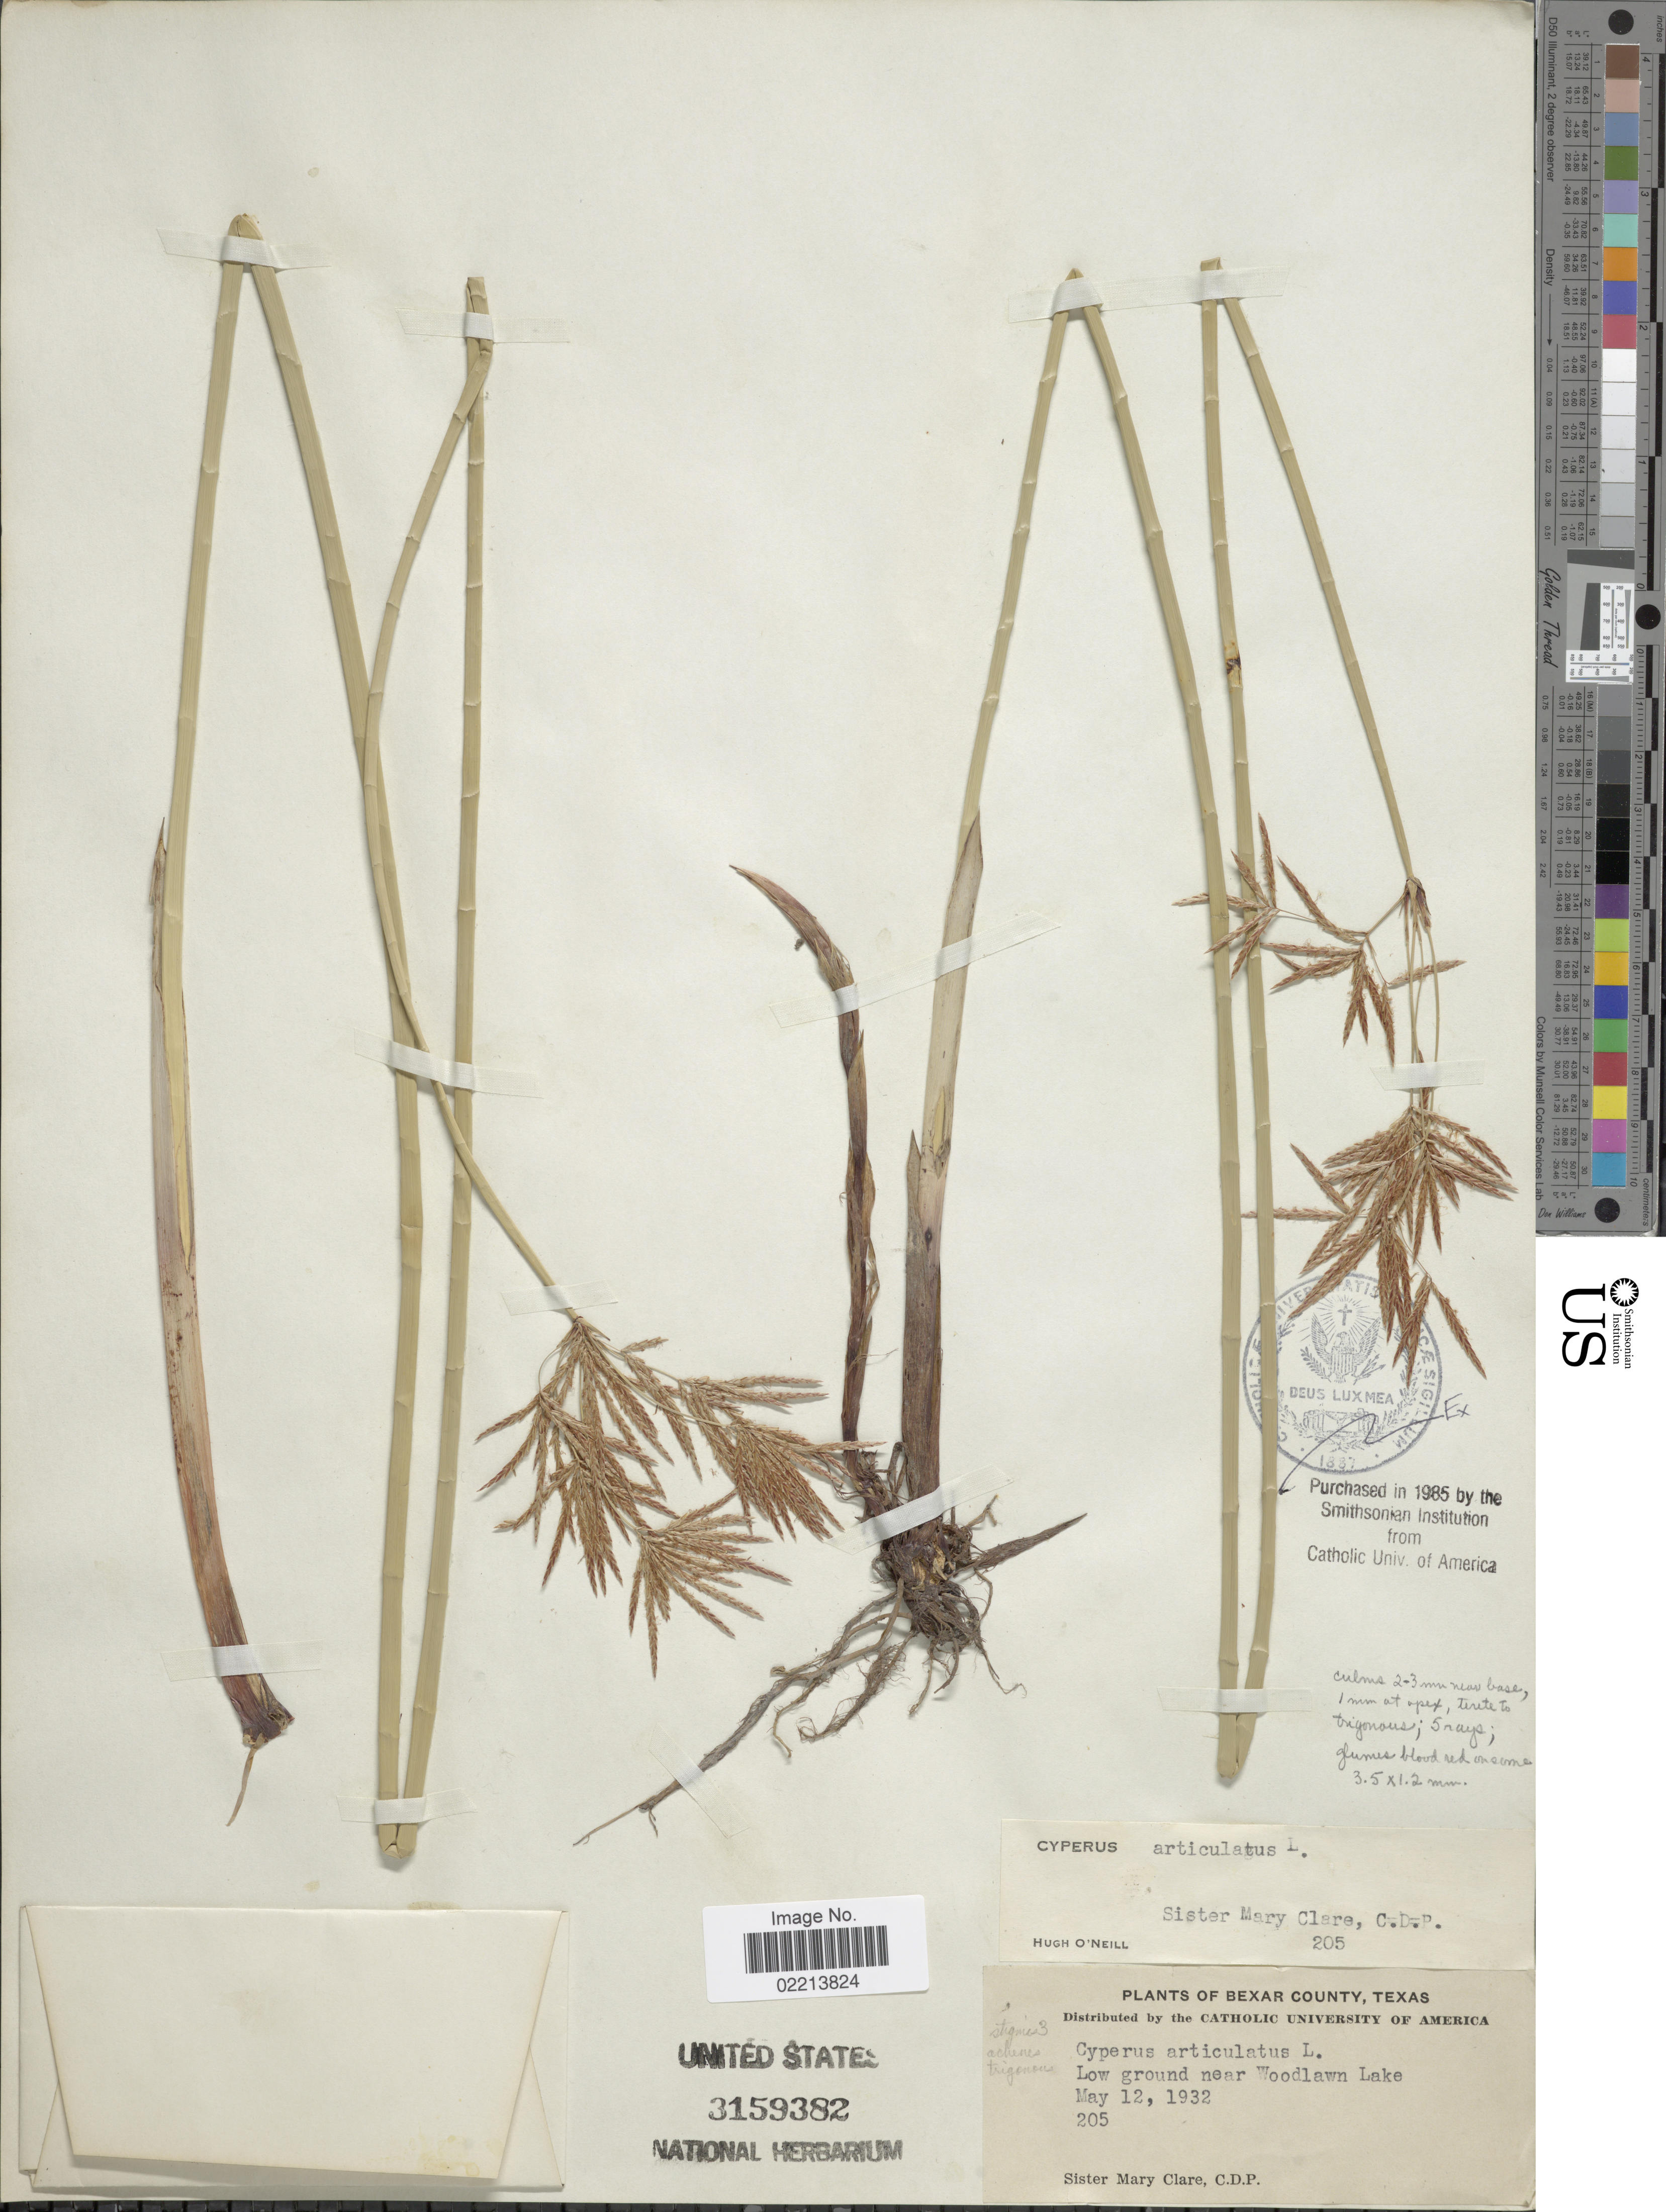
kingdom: Plantae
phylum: Tracheophyta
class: Liliopsida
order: Poales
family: Cyperaceae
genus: Cyperus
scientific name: Cyperus articulatus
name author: L.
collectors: M. Clare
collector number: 205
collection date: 1932-05-12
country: United States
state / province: Texas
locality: Bexar County. Low ground near Woodlawn Lake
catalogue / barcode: US 3159382